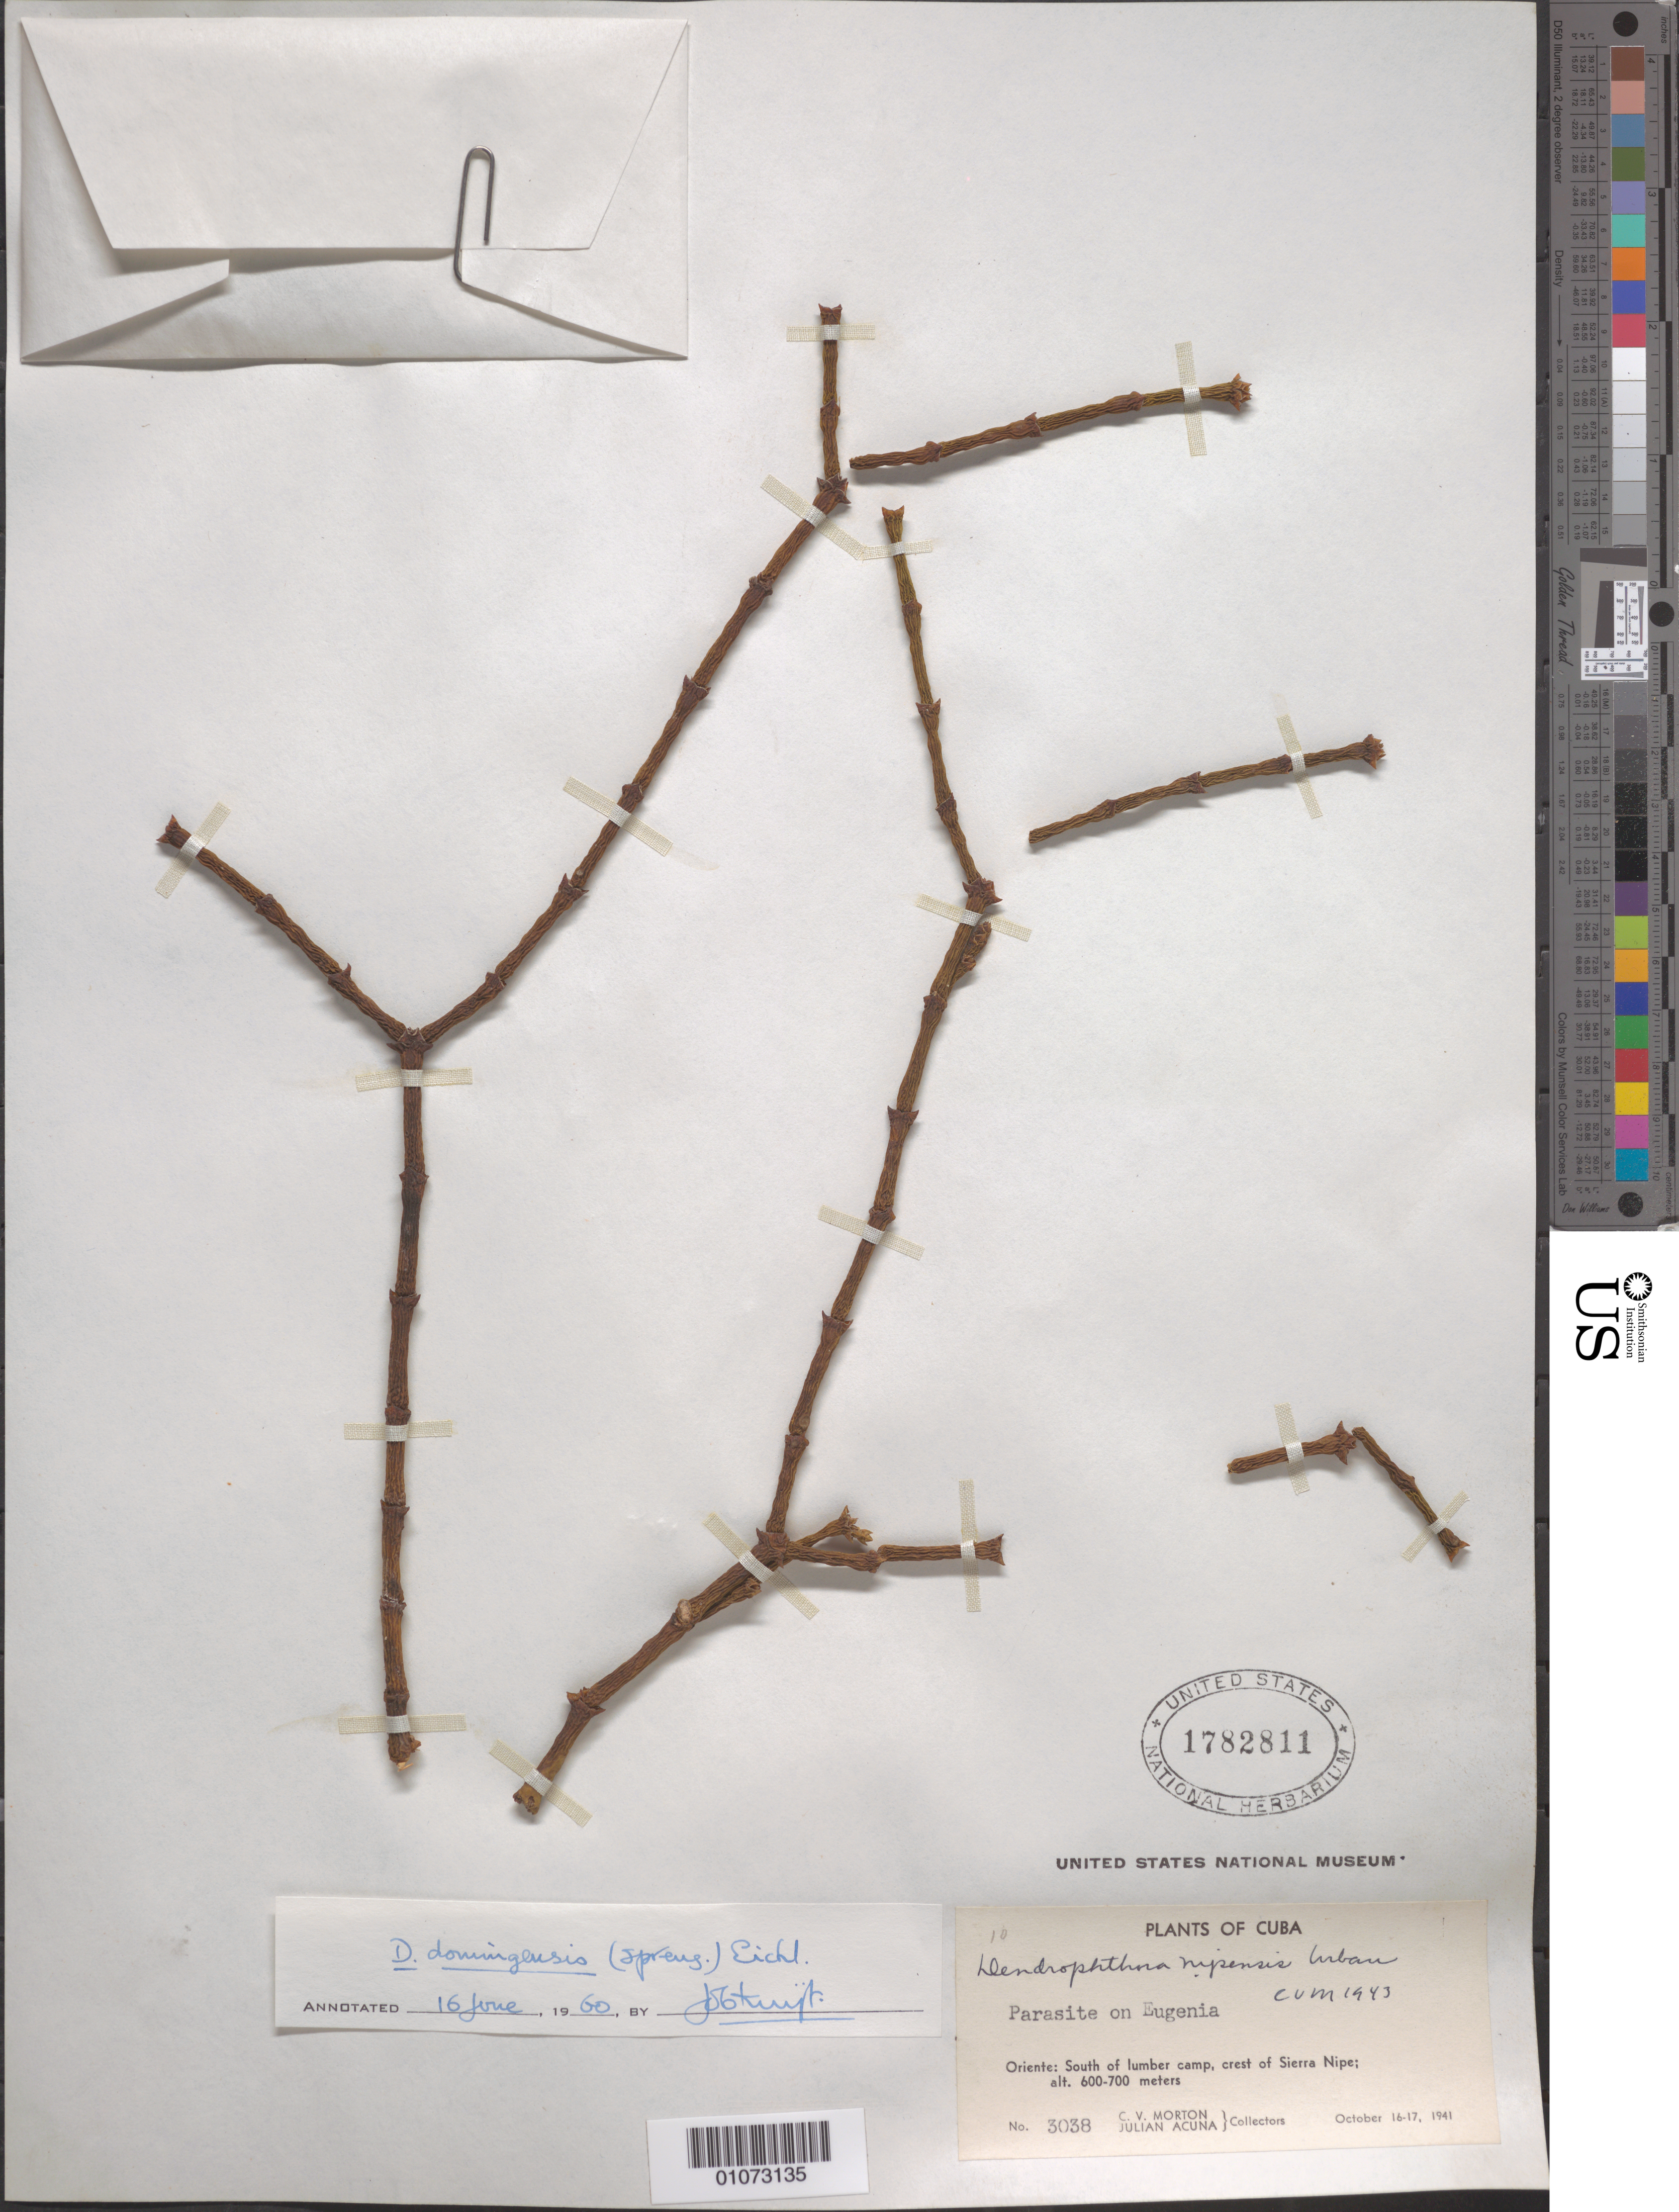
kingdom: Plantae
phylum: Tracheophyta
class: Magnoliopsida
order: Santalales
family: Viscaceae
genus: Dendrophthora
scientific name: Dendrophthora domingensis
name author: (Spreng.) Eichler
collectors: C. V. Morton & J. Acuña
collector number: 3038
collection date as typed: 16 Oct 1941 to 17 Oct 1941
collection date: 1941-10-16/1941-10-17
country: Cuba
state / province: Holguín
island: Cuba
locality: South of lumber camp, crest of Sierra Nipe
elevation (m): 600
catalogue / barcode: US 1782811